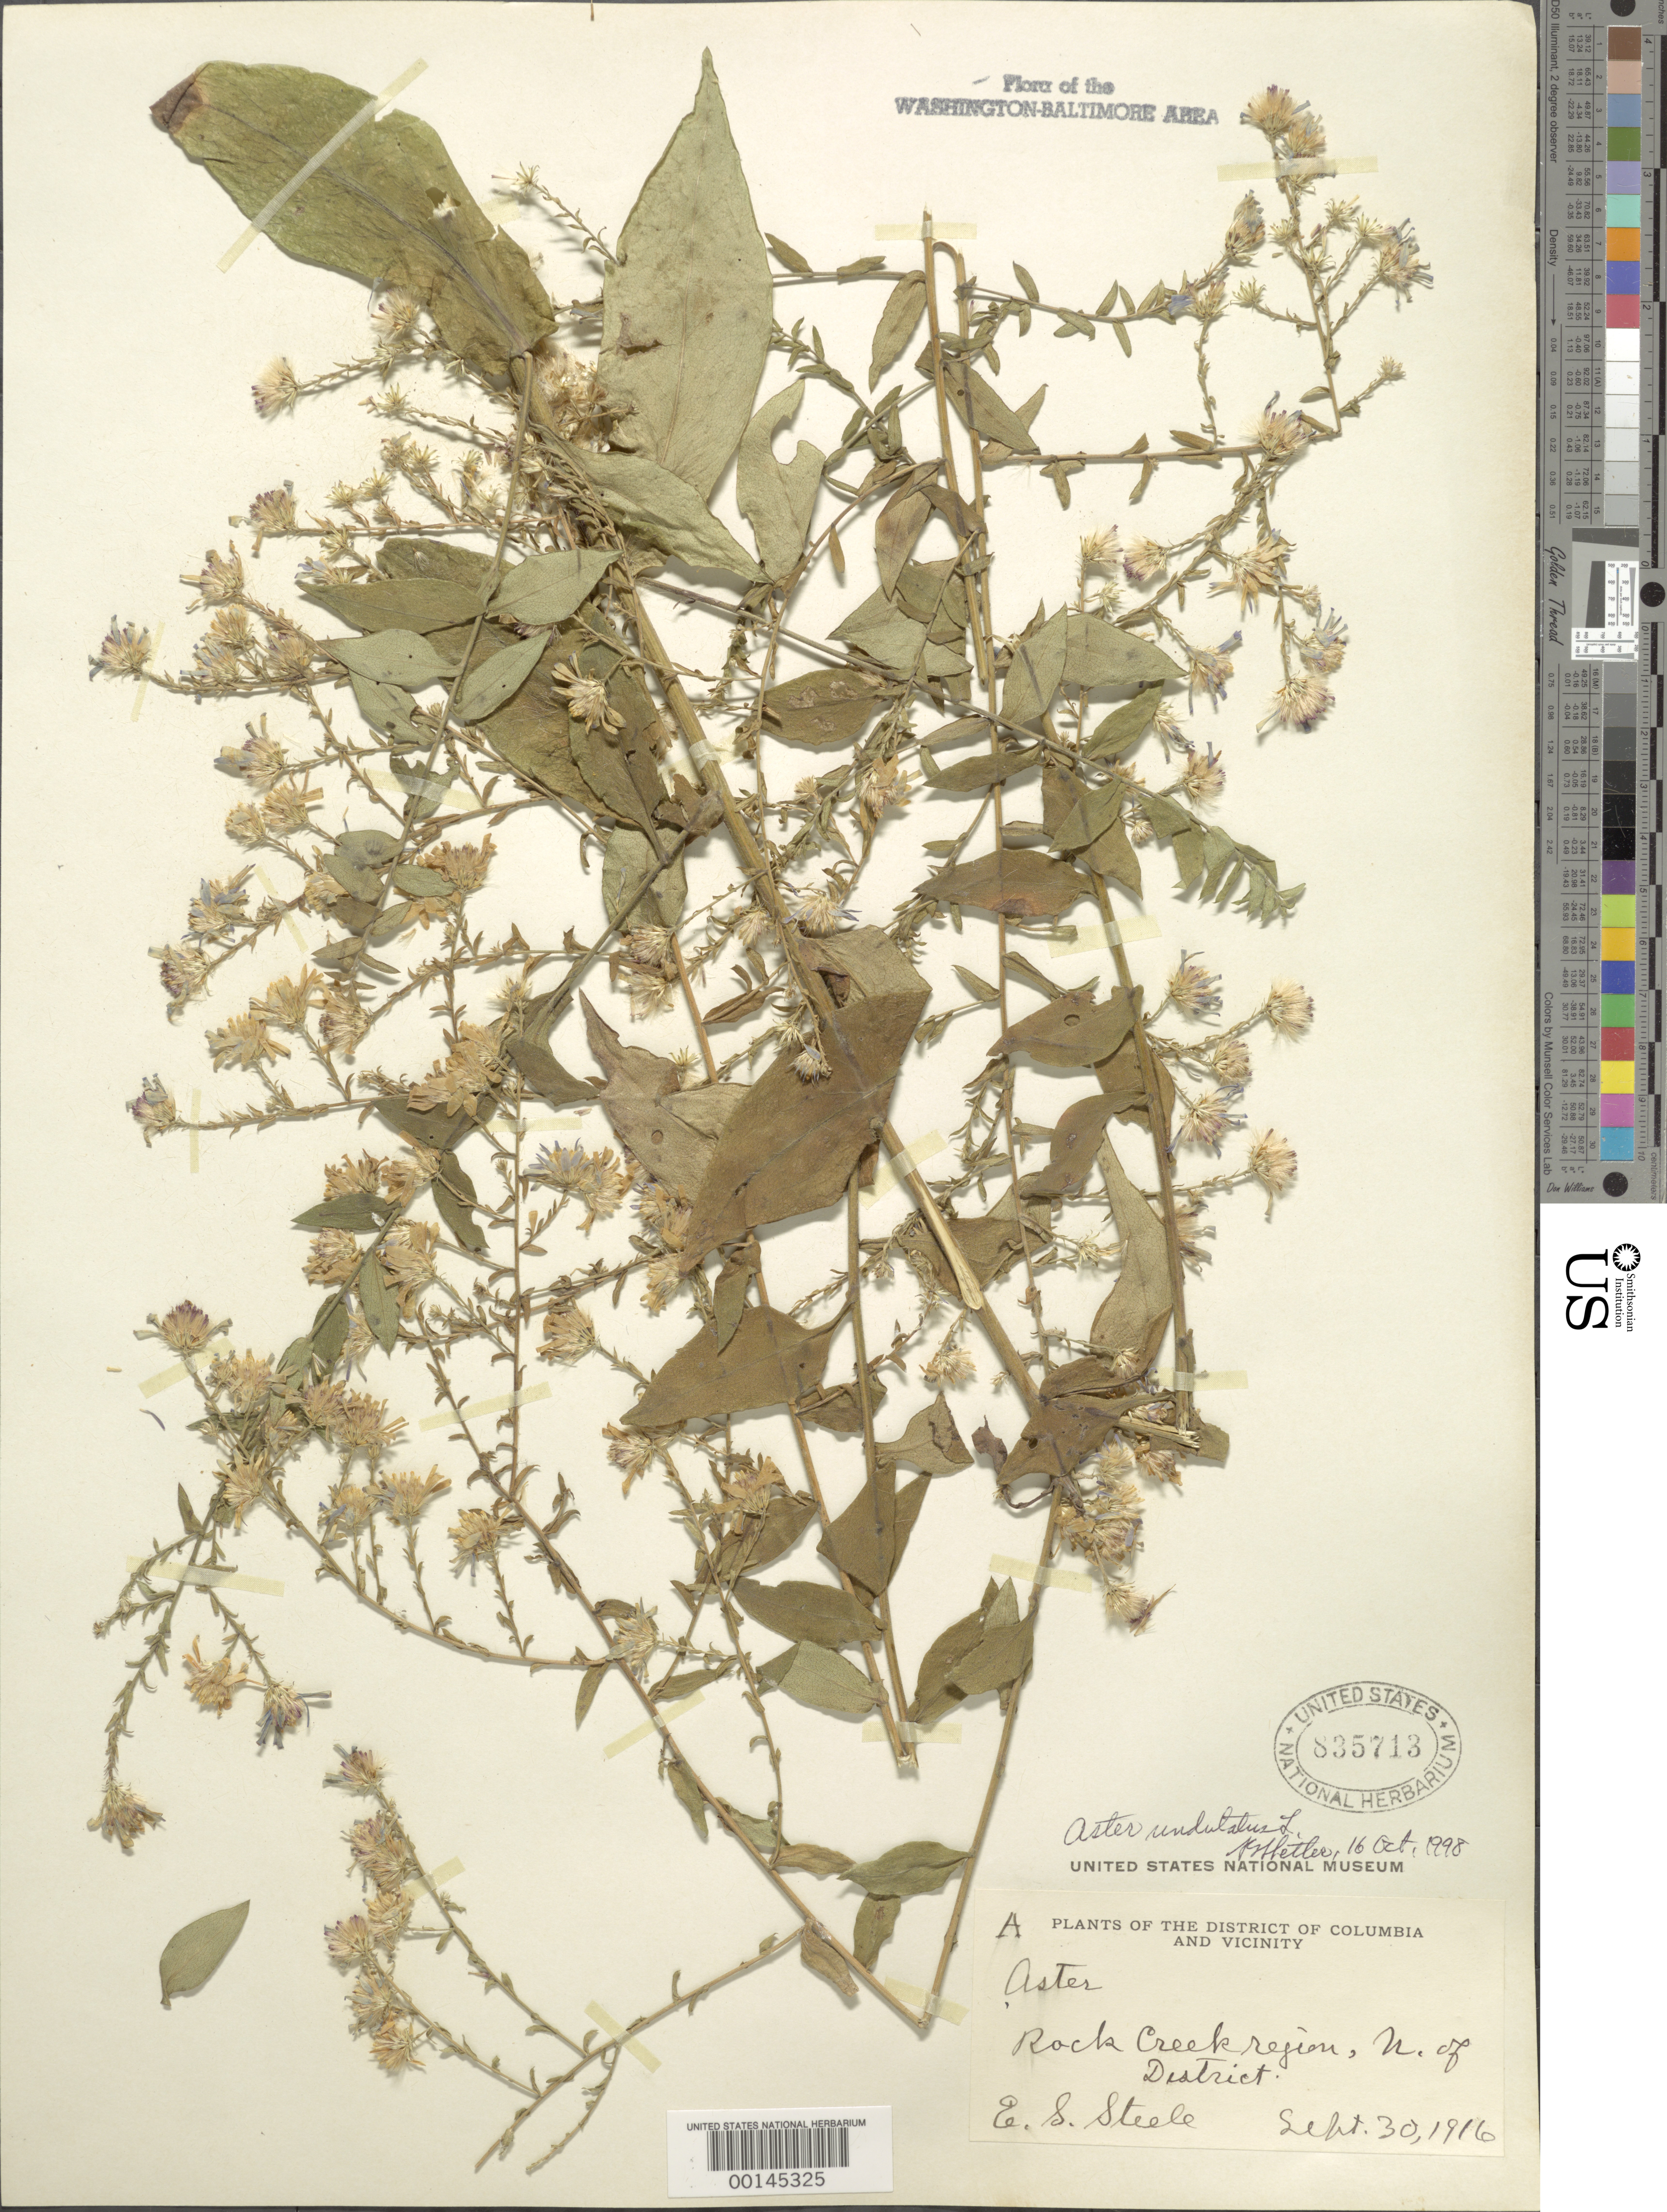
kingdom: Plantae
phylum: Tracheophyta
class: Magnoliopsida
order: Asterales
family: Asteraceae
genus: Symphyotrichum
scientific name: Symphyotrichum undulatum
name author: (L.) G.L. Nesom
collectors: E. Steele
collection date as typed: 30 Sep 1916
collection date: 1916-09-30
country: United States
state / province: Maryland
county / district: Montgomery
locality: Rock Creek Region north of District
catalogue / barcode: US 835713